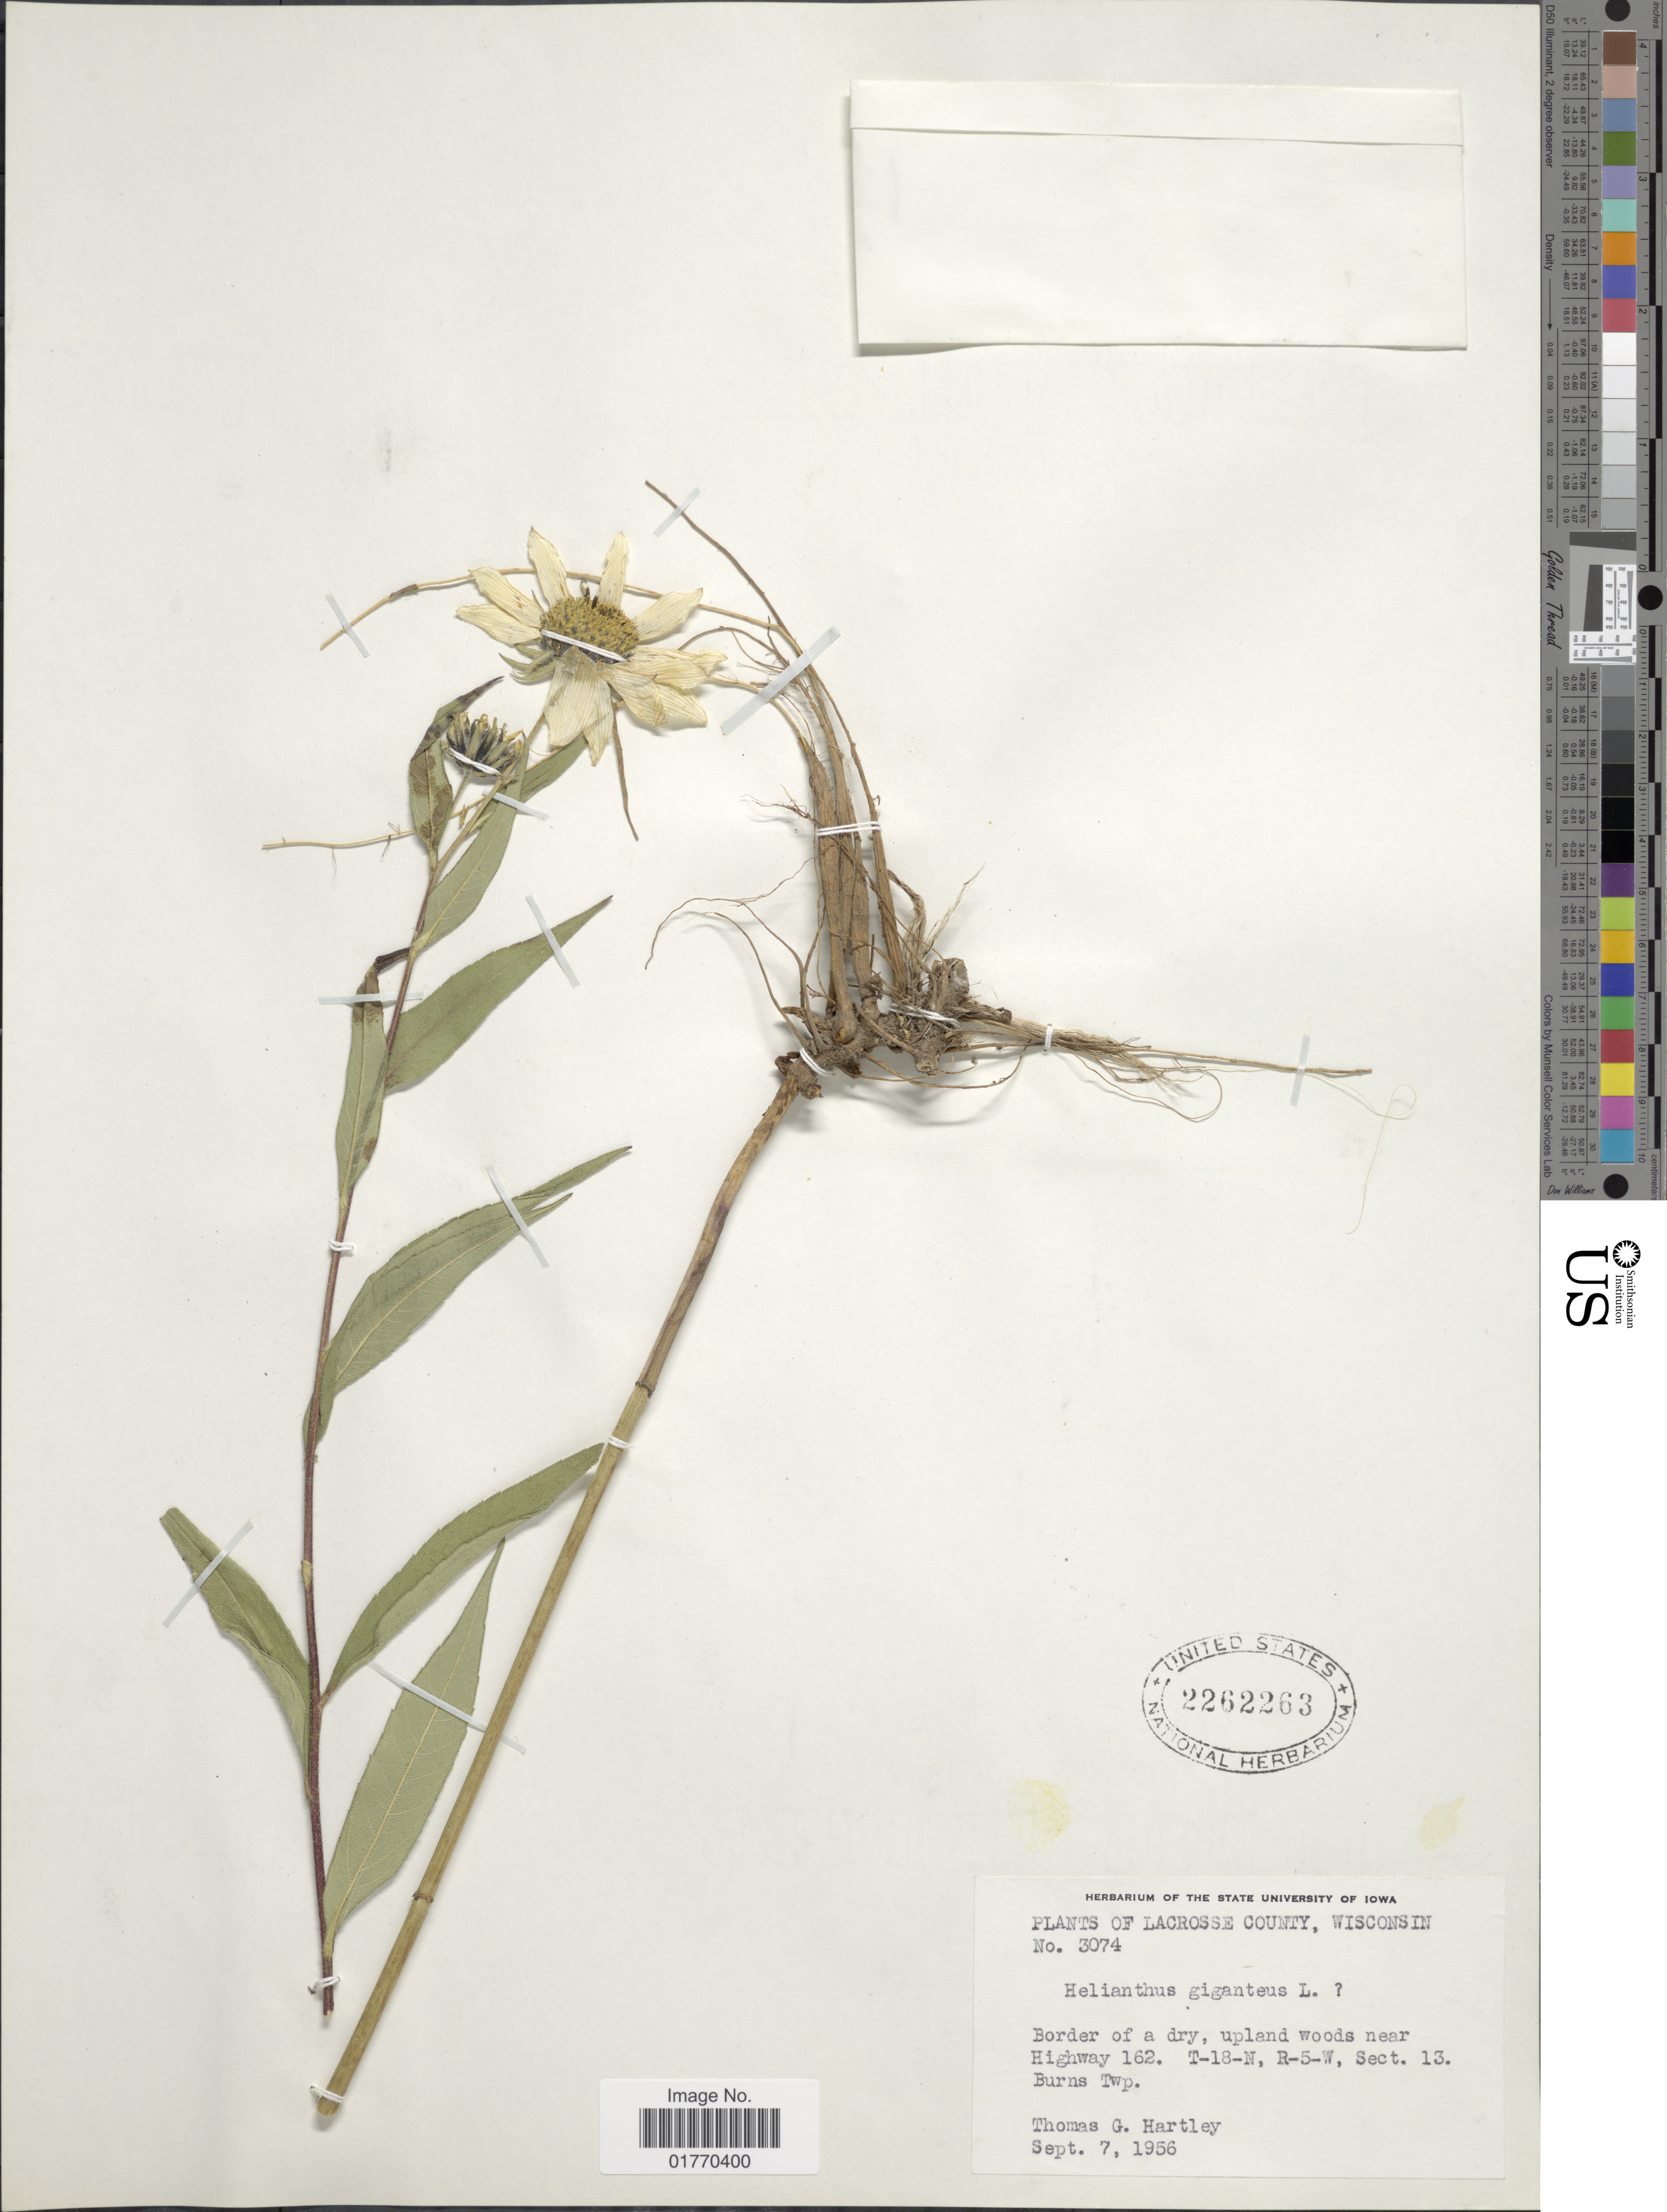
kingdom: Plantae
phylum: Tracheophyta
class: Magnoliopsida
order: Asterales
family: Asteraceae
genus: Helianthus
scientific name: Helianthus giganteus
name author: L.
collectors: T. G. Hartley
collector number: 3074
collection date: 1956-09-07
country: United States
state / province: Wisconsin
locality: Lacross County, Border of a dry, upland woods near Highway 162, T-18-N, R-5-W, Sect. 13, Burns Twp.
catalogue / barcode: US 2262263